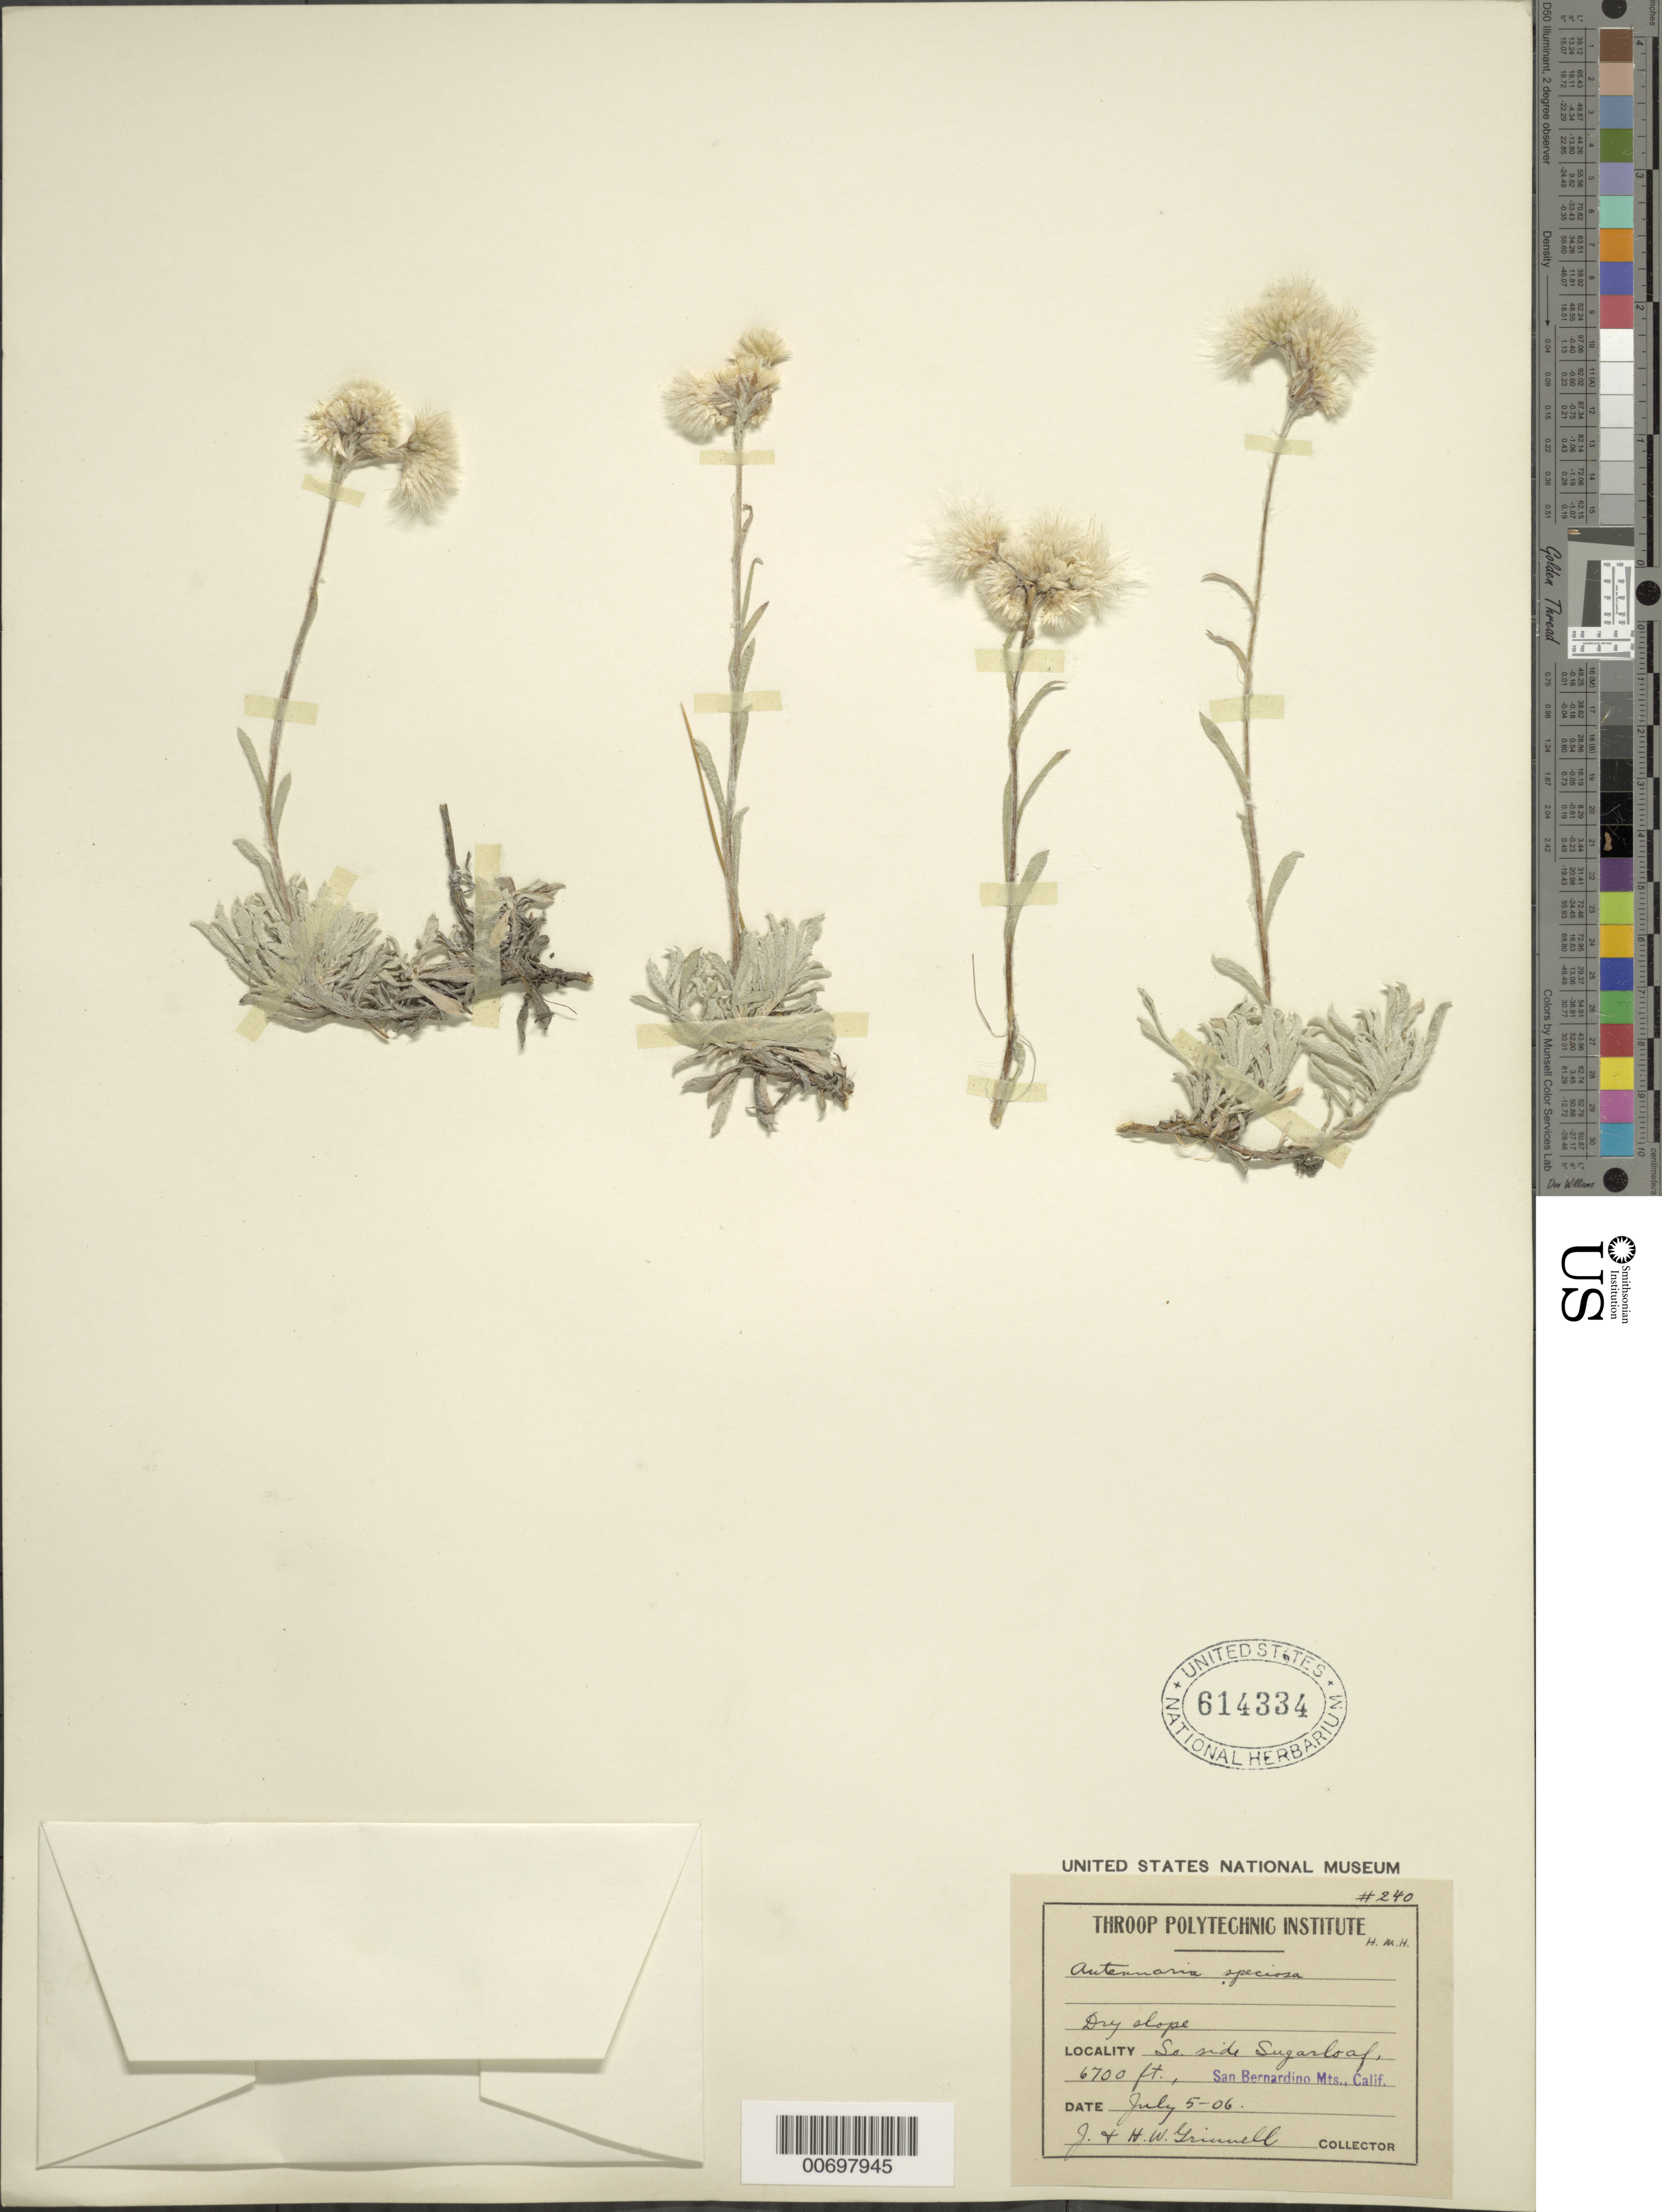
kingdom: Plantae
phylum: Tracheophyta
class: Magnoliopsida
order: Asterales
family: Asteraceae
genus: Antennaria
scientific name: Antennaria speciosa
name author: E.E. Nelson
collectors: J. Grinnell & H. Grinnell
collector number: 240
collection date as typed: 05 Jul 1906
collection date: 1906-07-05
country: United States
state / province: California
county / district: San Bernardino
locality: Dry slope, So. Side Sugarloaf, San Bernardino Mts.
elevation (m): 2042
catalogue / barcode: US 614334